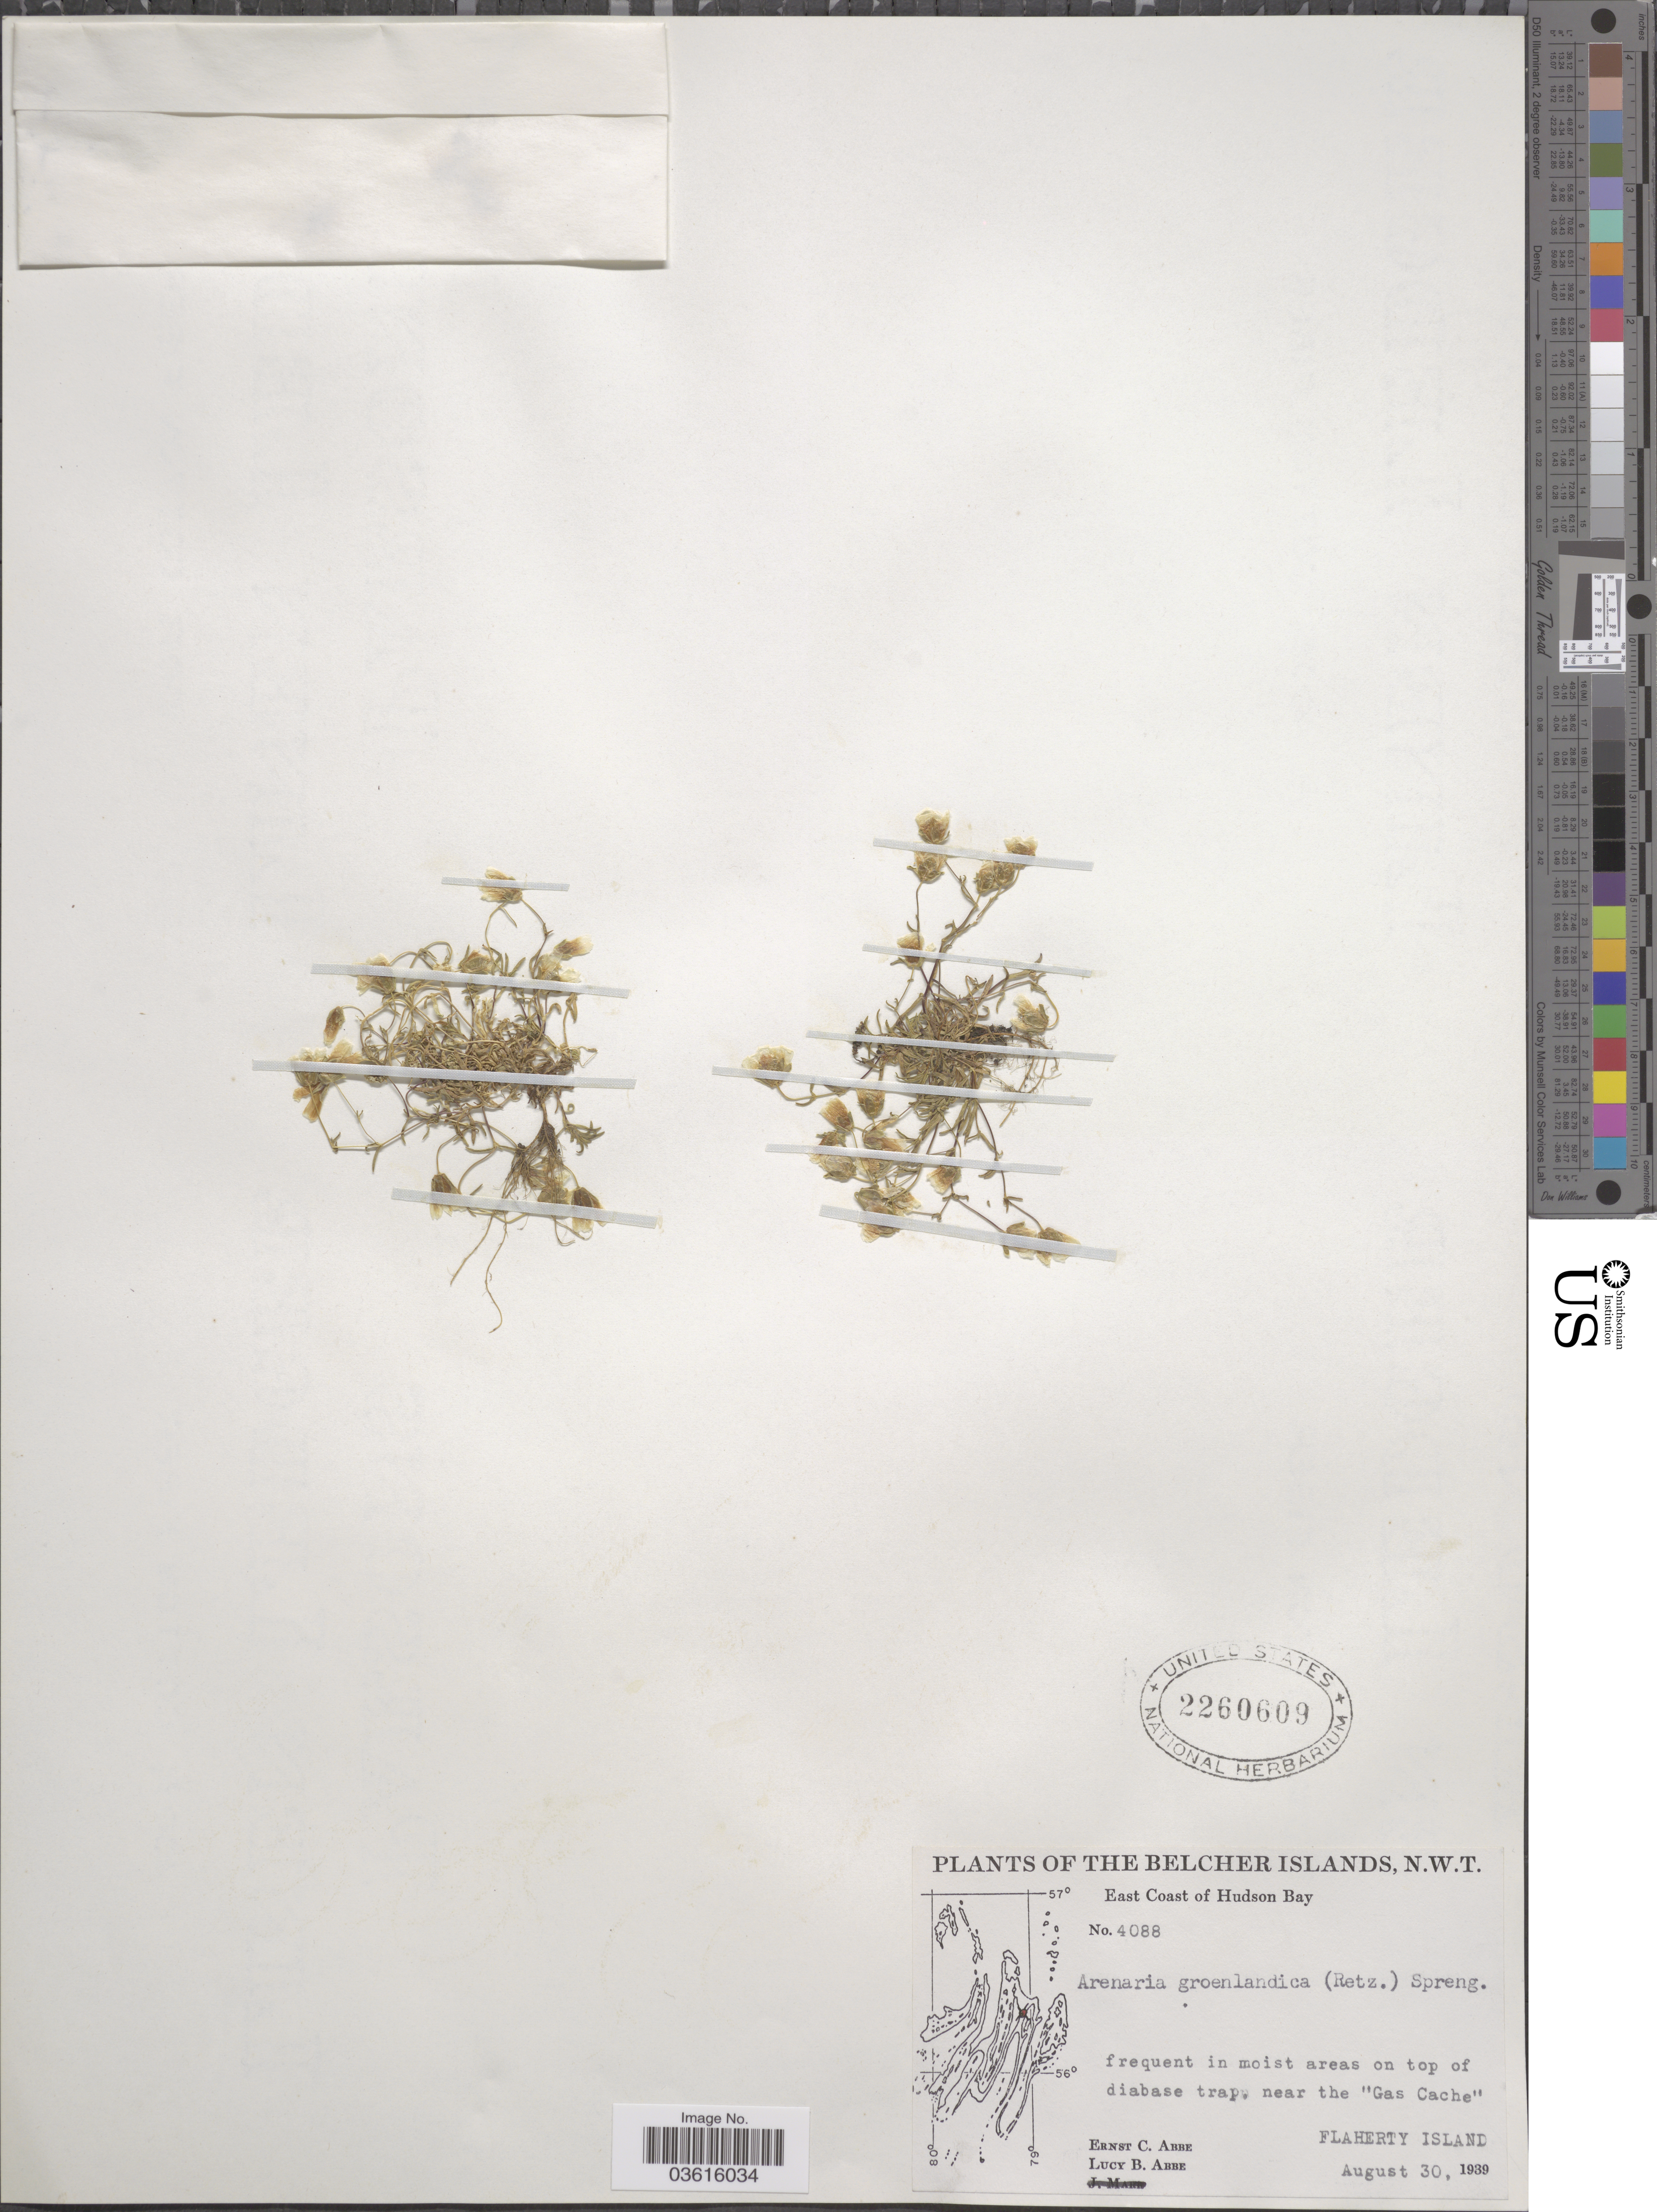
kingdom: Plantae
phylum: Tracheophyta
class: Magnoliopsida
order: Caryophyllales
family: Caryophyllaceae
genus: Minuartia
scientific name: Minuartia groenlandica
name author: (Retz.) Ostenf.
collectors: E. C. Abbe & L. B. Abbe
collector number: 4088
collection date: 1939-08-30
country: Canada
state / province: Northwest Territories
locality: The Belcher Islands. East Coast of Hudson Bay. Near the "Gas Cache". Flaherty Island.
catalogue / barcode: US 2260609